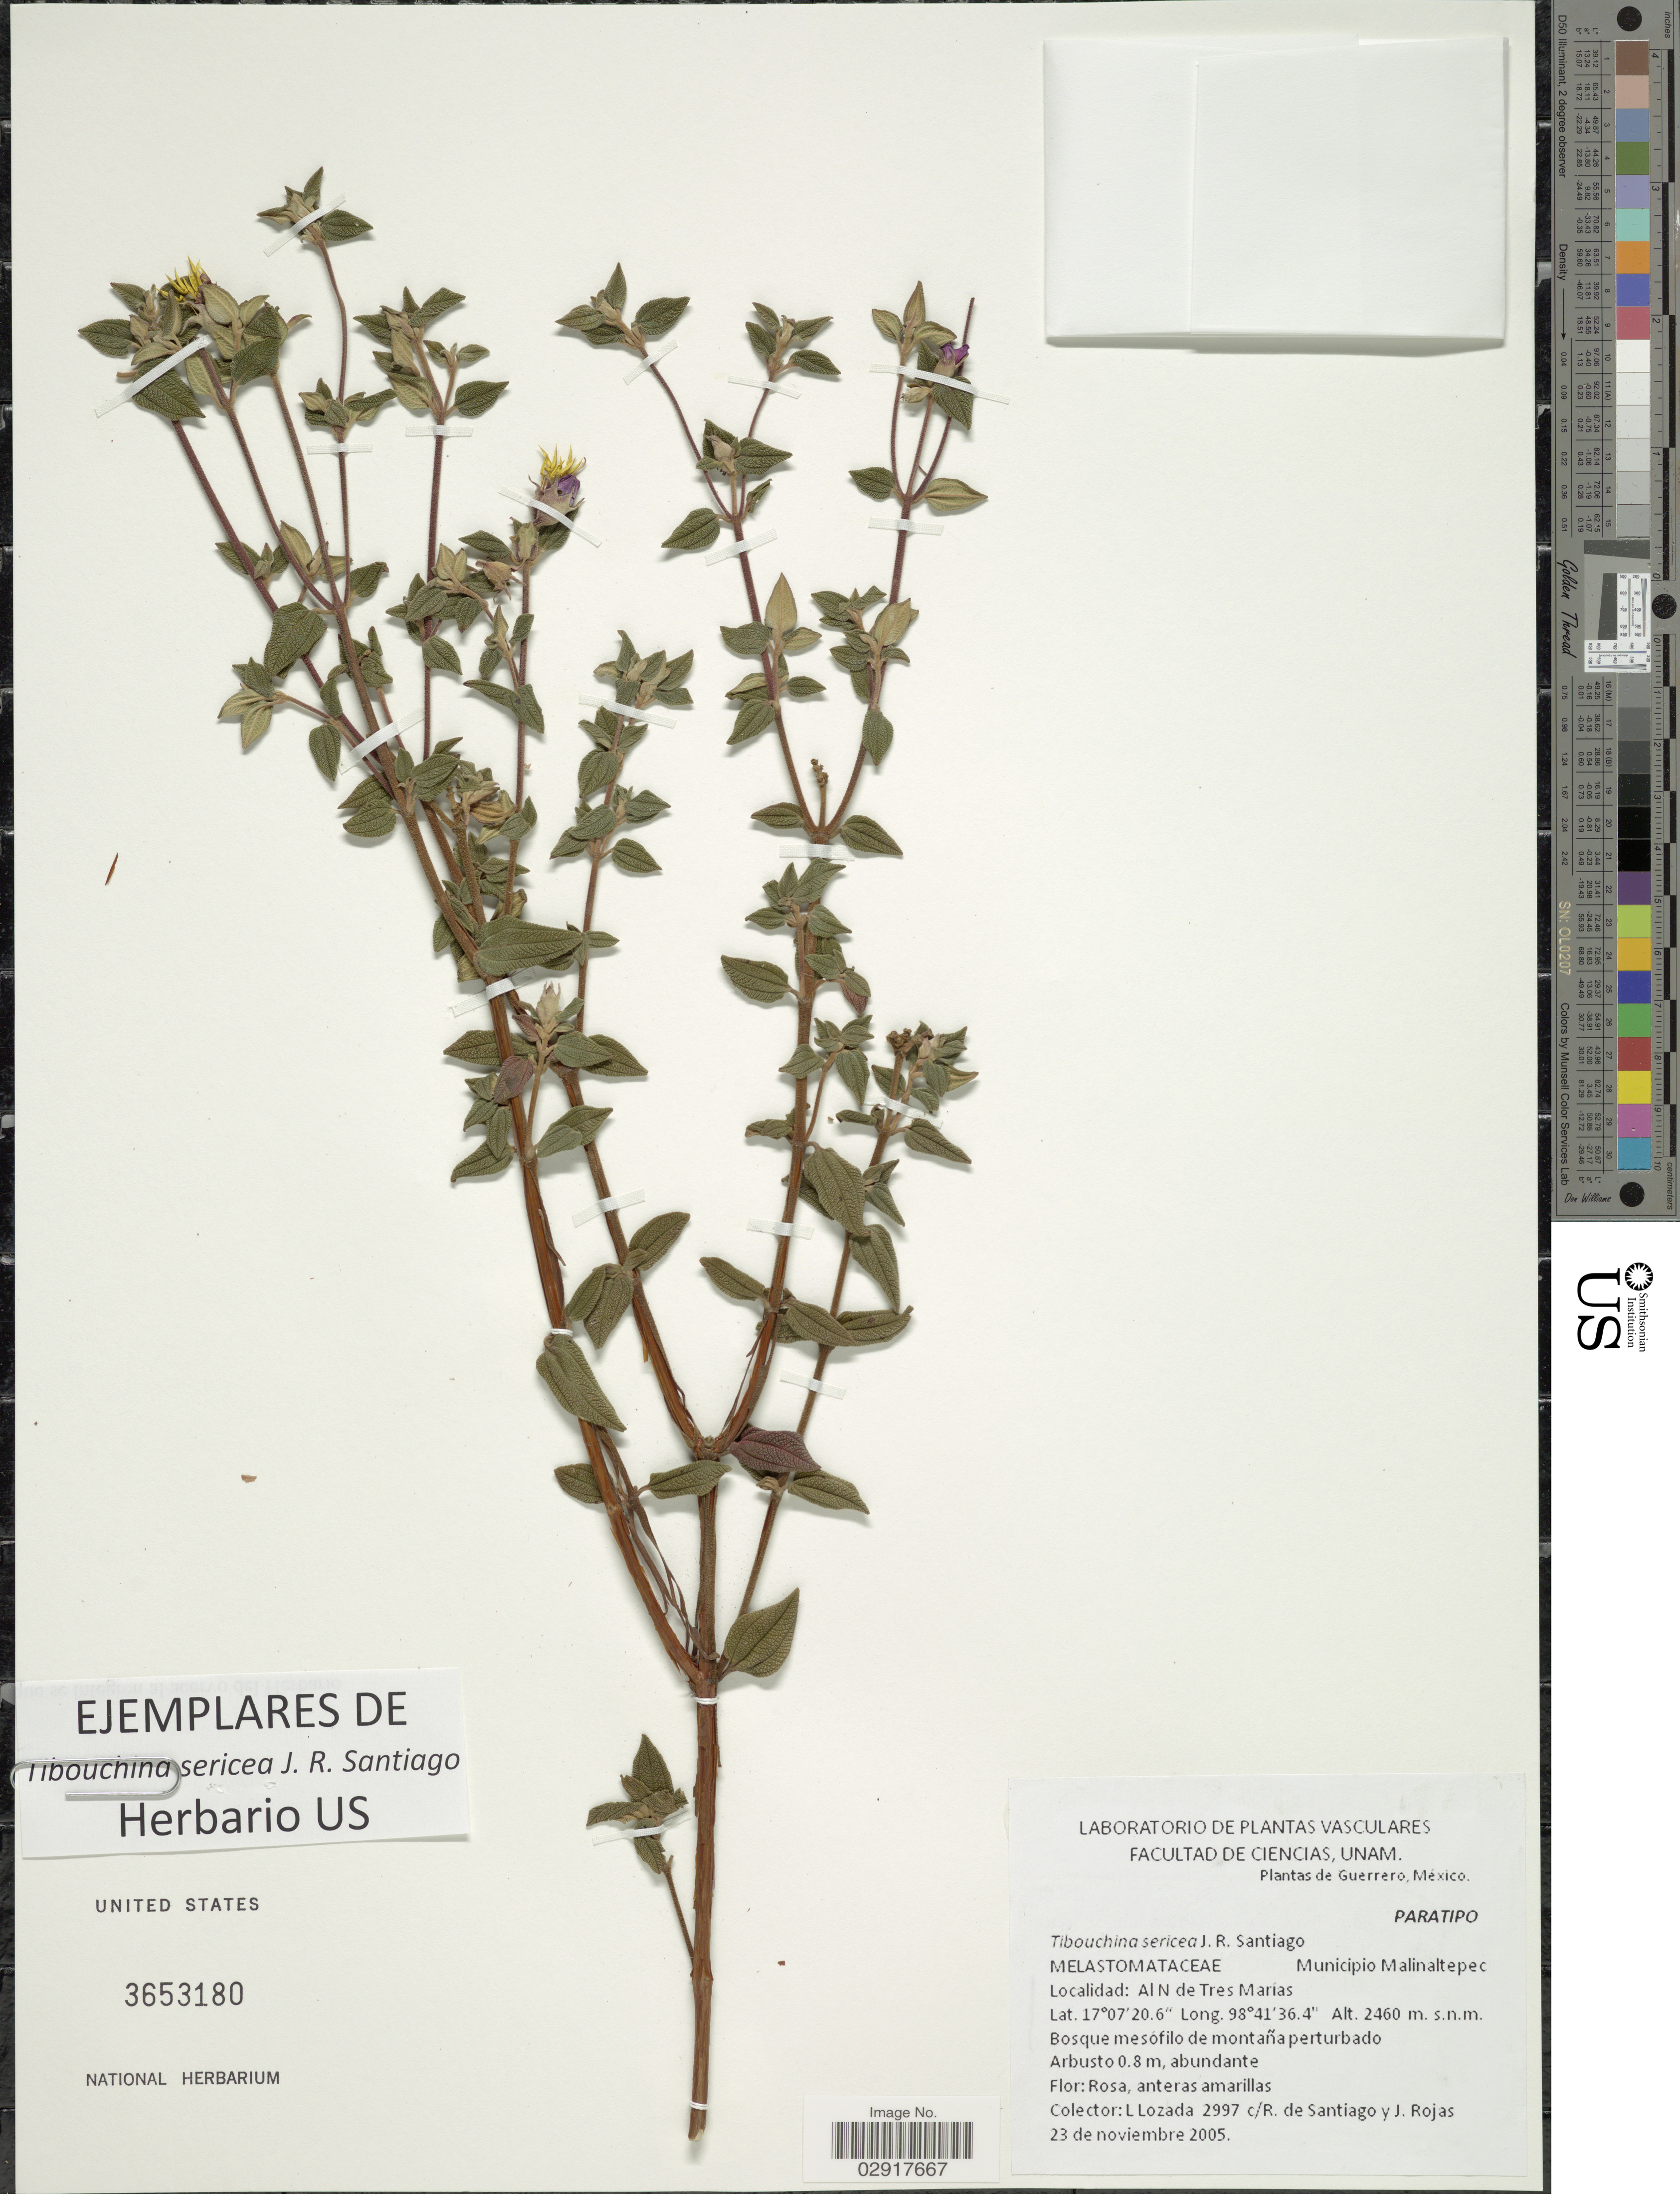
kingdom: Plantae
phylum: Tracheophyta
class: Magnoliopsida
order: Myrtales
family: Melastomataceae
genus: Chaetogastra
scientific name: Chaetogastra sericea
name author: (de Santiago) P.J.F. Guim. & Michelang.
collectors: L. Lozada, R. Santiago & J. Rojas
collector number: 2997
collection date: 2005-11-23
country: Mexico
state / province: Guerrero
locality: Municipio Malinaltepec. Al N de Tres Maria.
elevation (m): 2460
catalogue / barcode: US 3653180